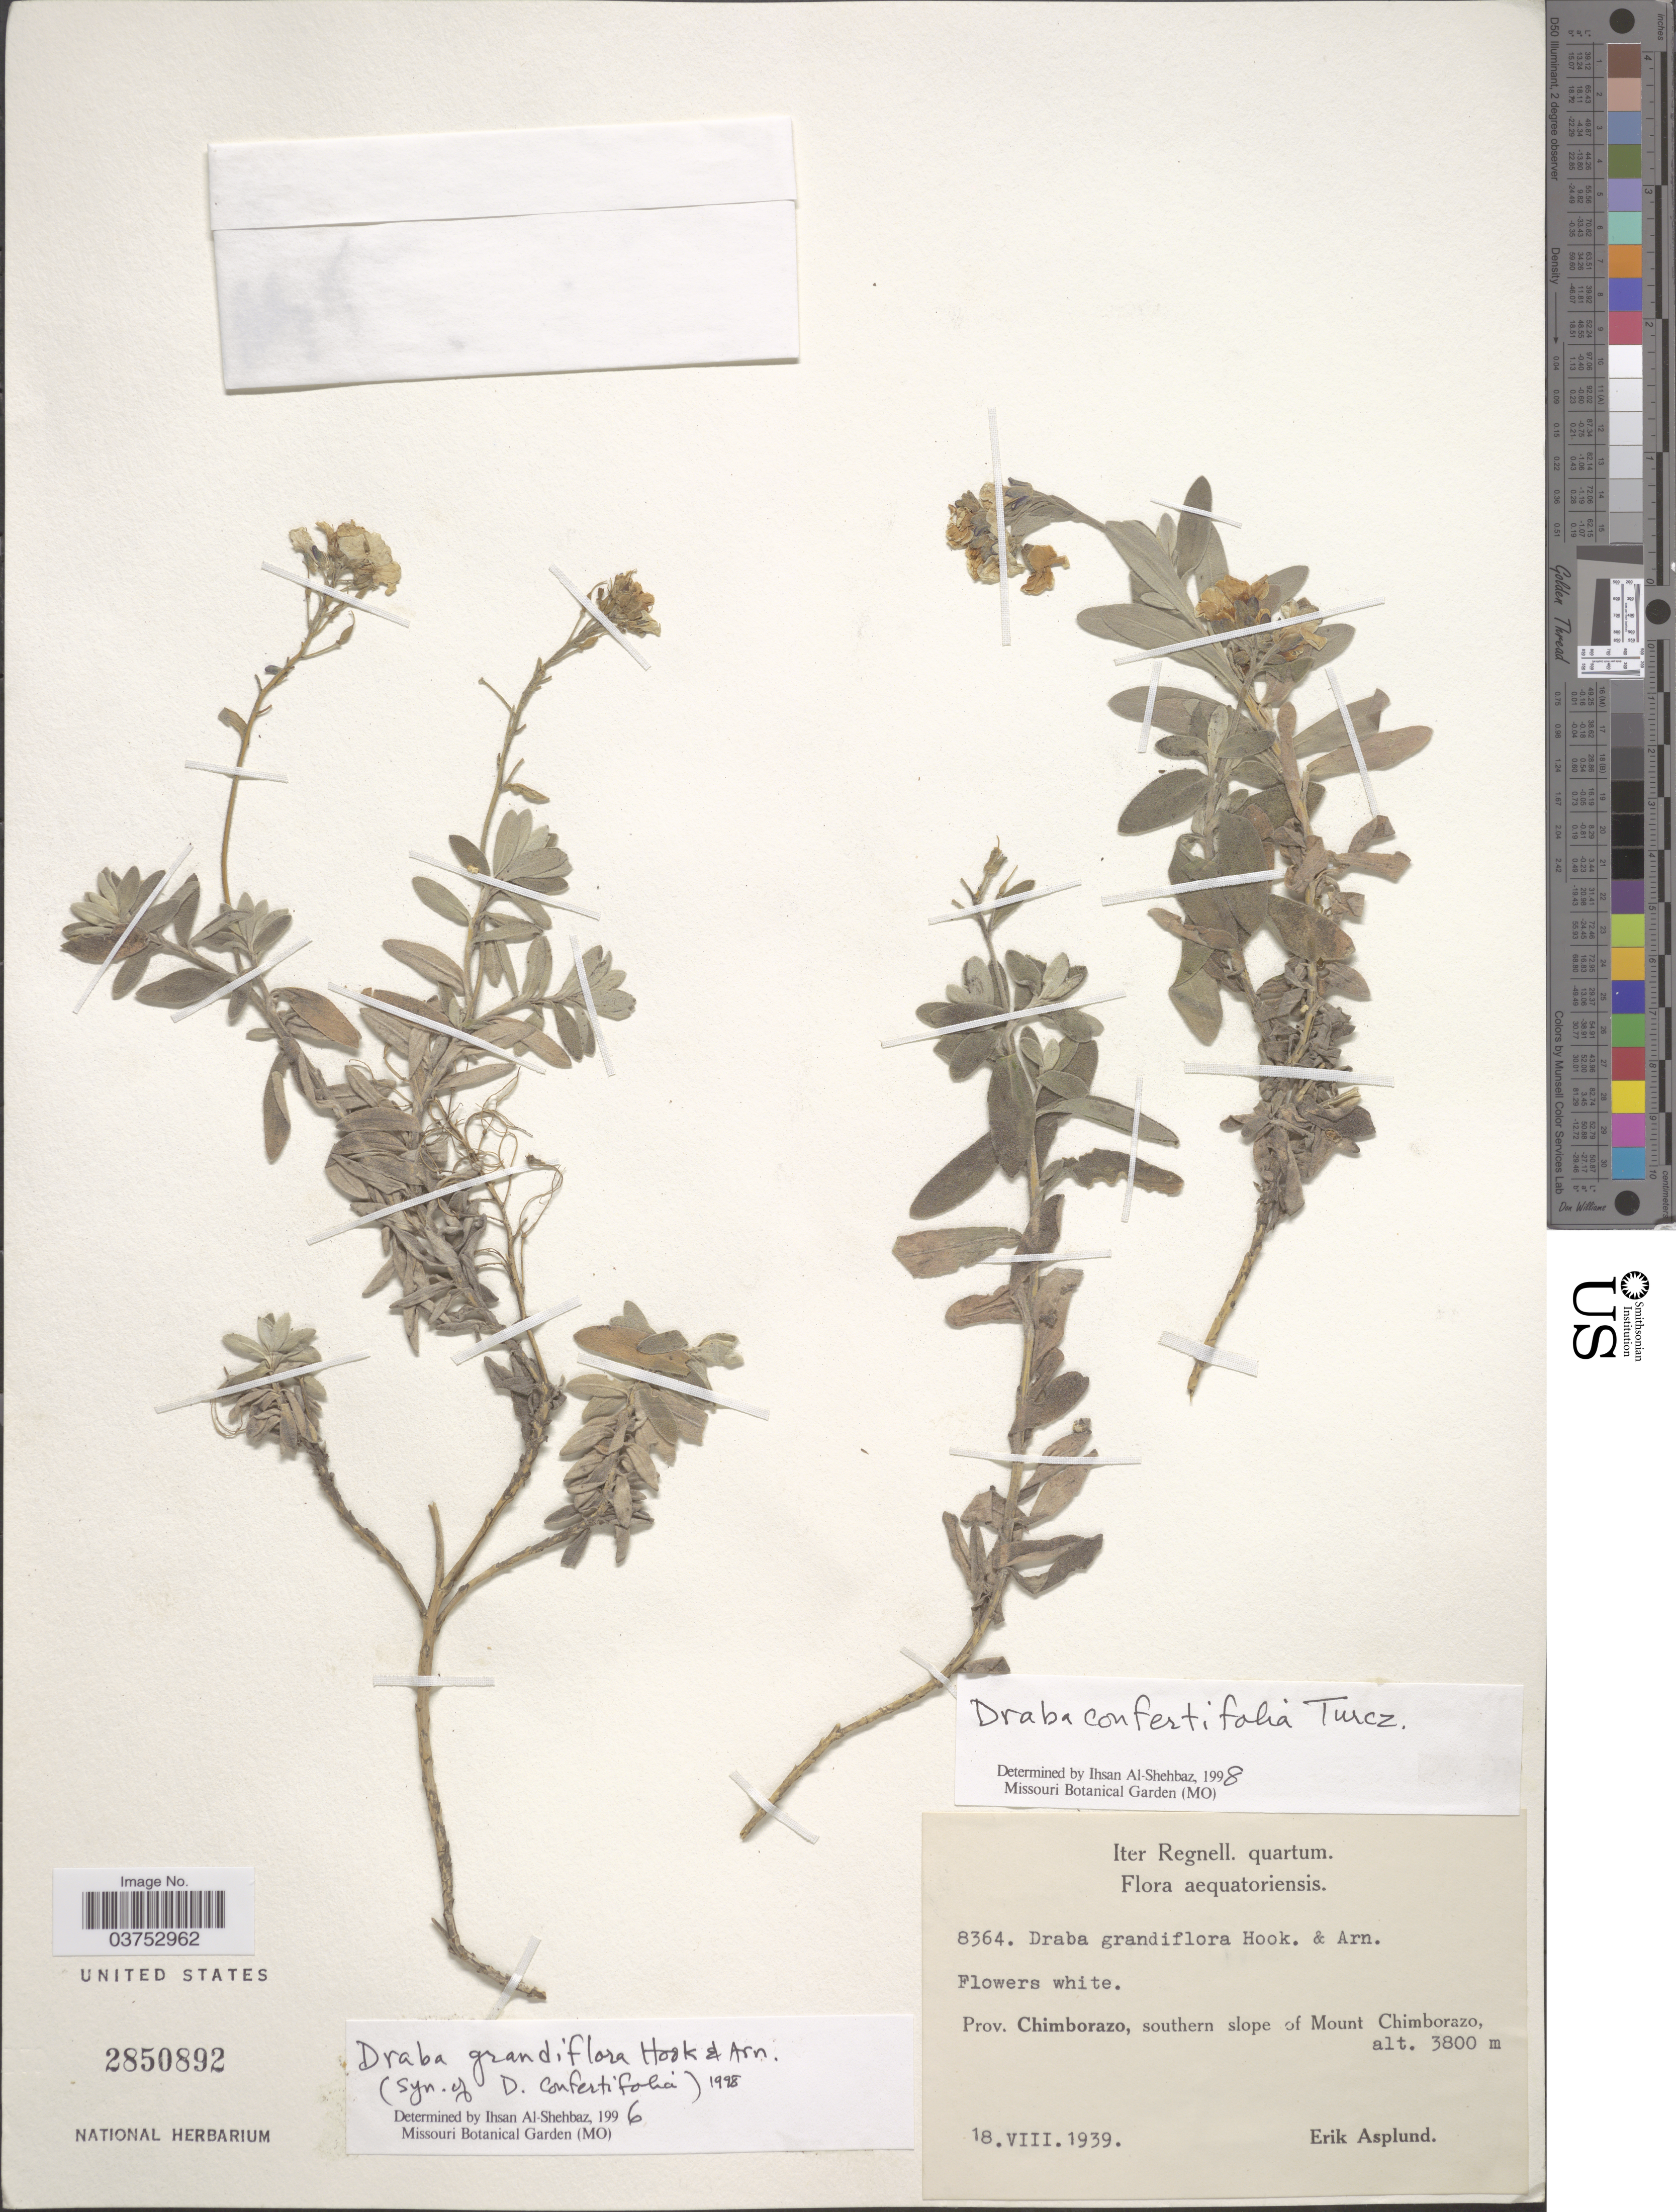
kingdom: Plantae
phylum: Tracheophyta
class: Magnoliopsida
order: Brassicales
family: Brassicaceae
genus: Draba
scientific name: Draba confertifolia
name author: (A. Gray) Turcz.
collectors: E. Asplund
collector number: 8364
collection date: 1939-08-18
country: Ecuador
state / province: Chimborazo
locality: Southern slope of Mount Chimborazo.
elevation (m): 3800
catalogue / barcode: US 2850892